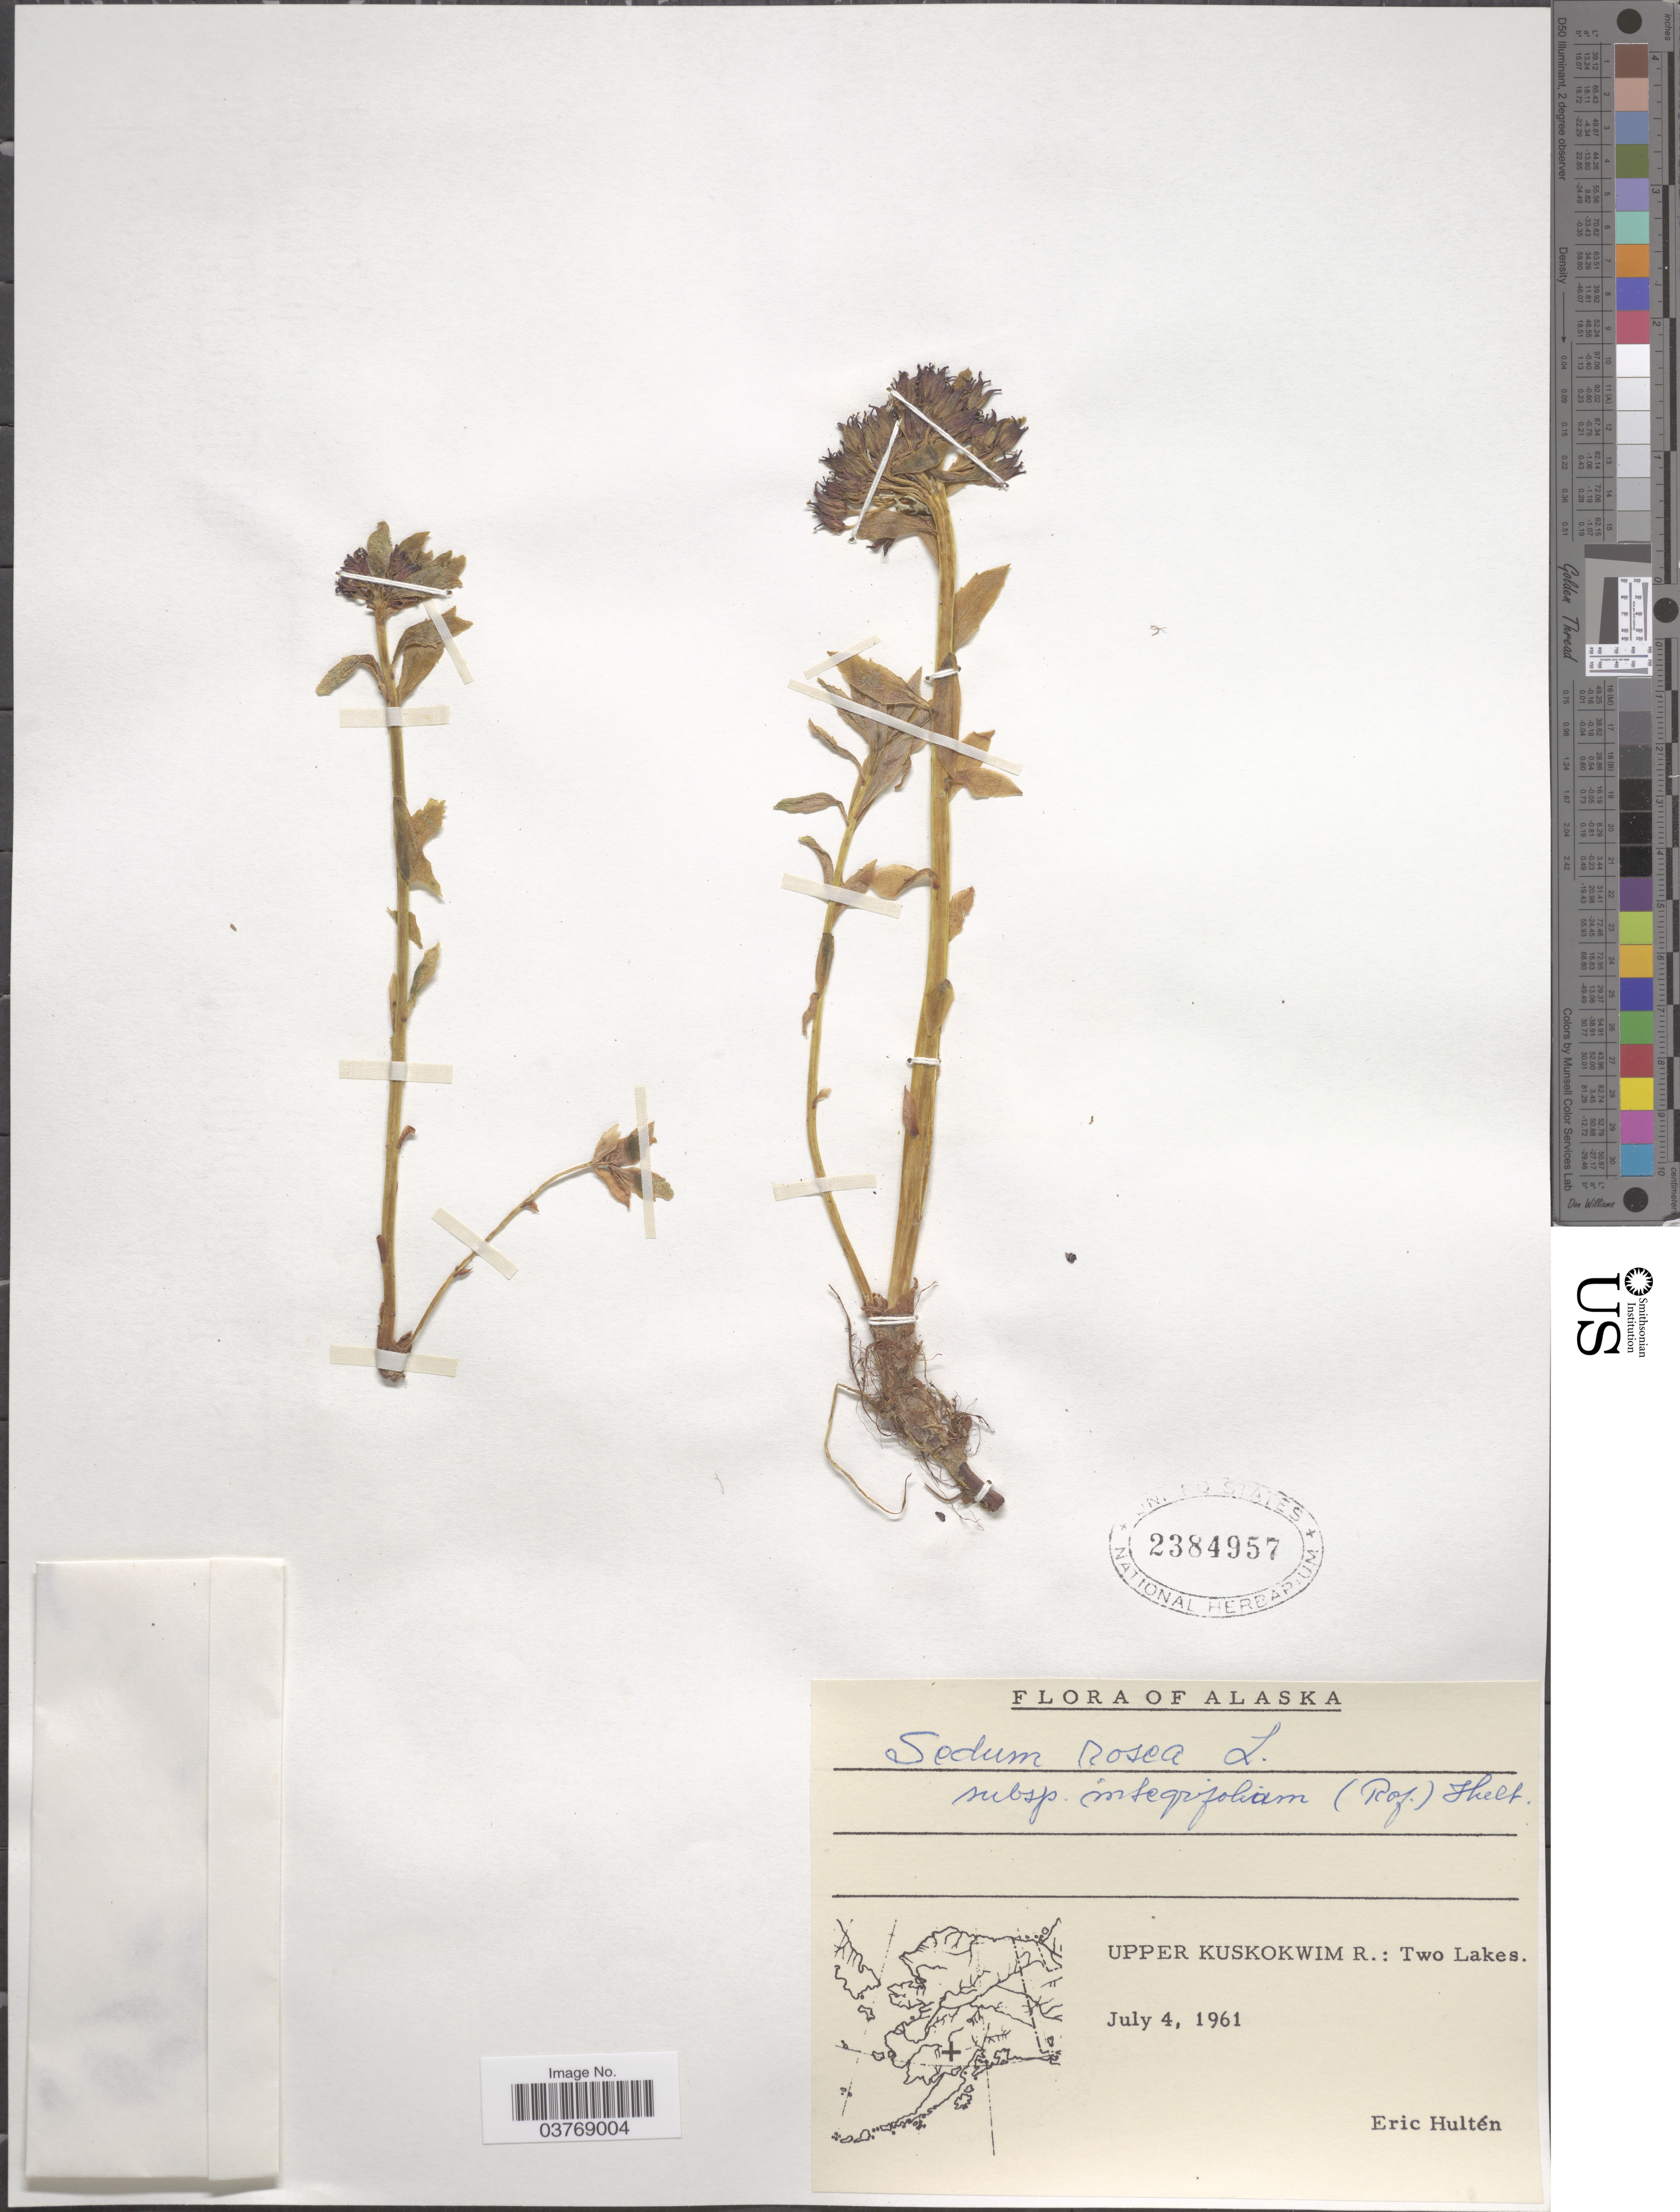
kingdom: Plantae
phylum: Tracheophyta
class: Magnoliopsida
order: Saxifragales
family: Crassulaceae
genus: Rhodiola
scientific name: Rhodiola integrifolia subsp. integrifolia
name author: Raf.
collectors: E. G. Hultén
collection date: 1961-07-04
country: United States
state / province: Alaska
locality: Upper Kuskokwim R.: Two Lakes.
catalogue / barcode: US 2384957